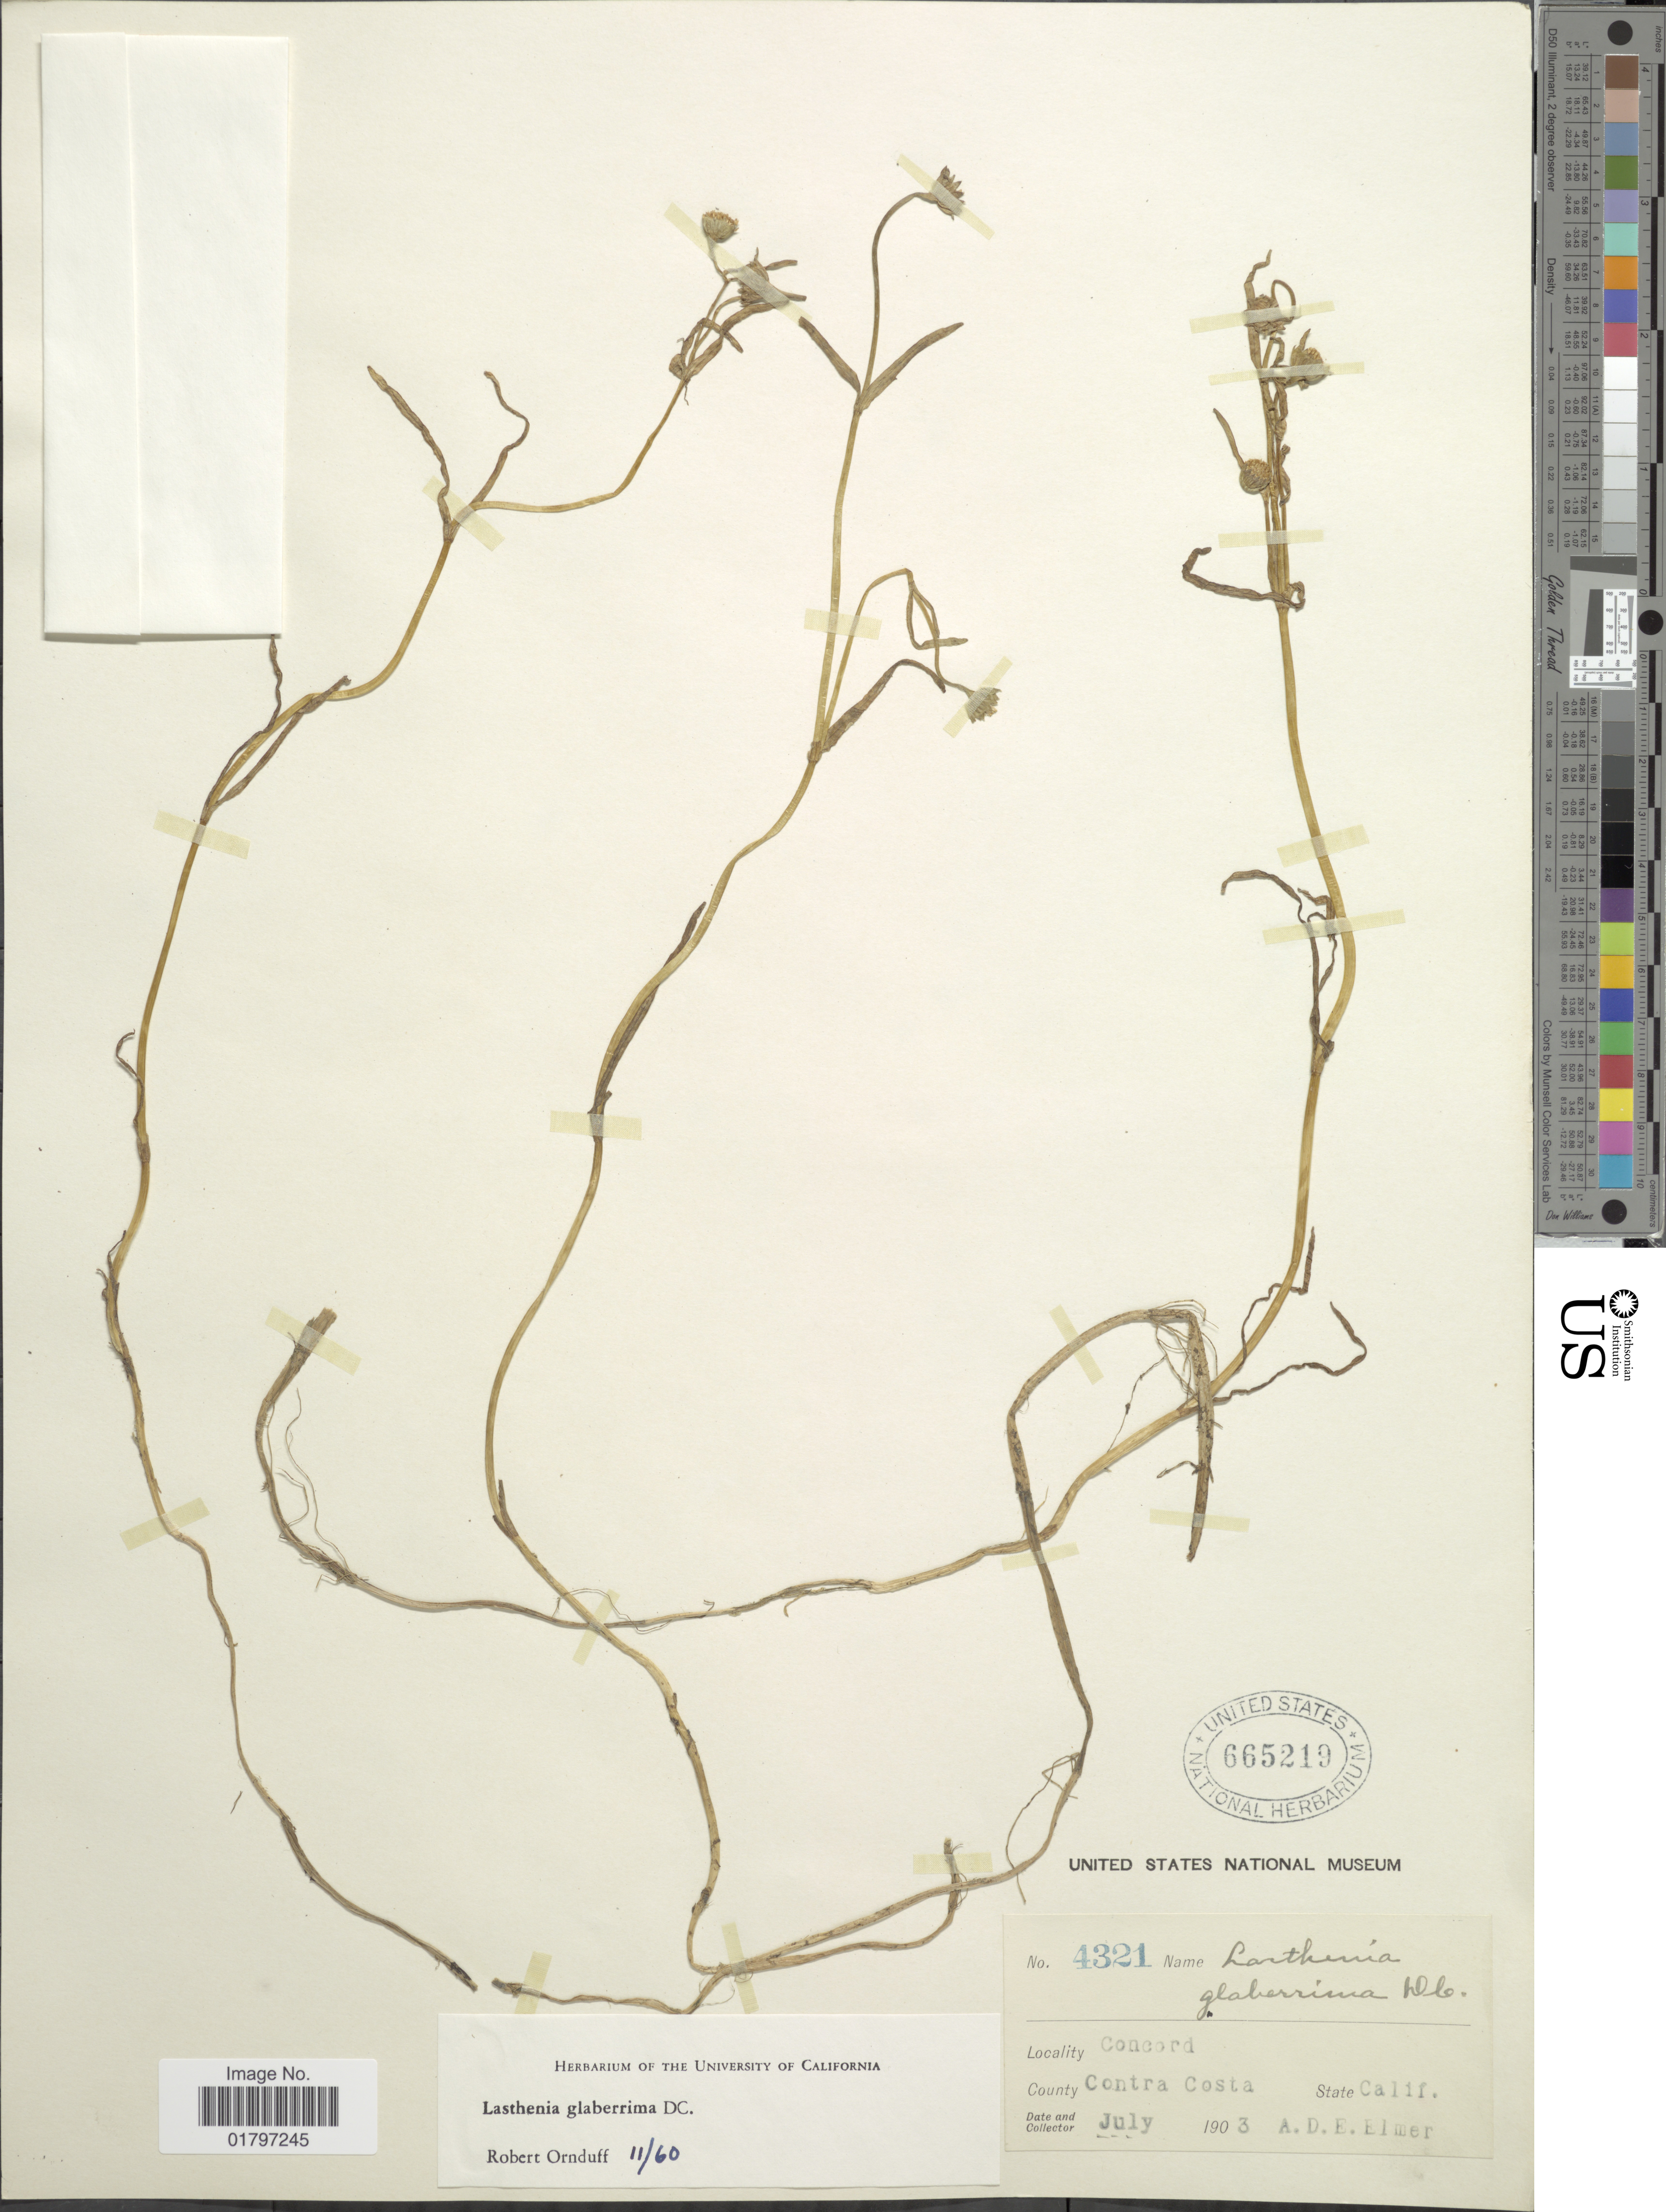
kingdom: Plantae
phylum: Tracheophyta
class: Magnoliopsida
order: Asterales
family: Asteraceae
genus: Lasthenia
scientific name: Lasthenia glaberrima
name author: DC.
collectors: A. D. E. Elmer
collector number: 4321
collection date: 1903-07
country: United States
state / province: California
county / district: Contra Costa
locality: Concord. County Contra Costa. State Calif.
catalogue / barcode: US 665219